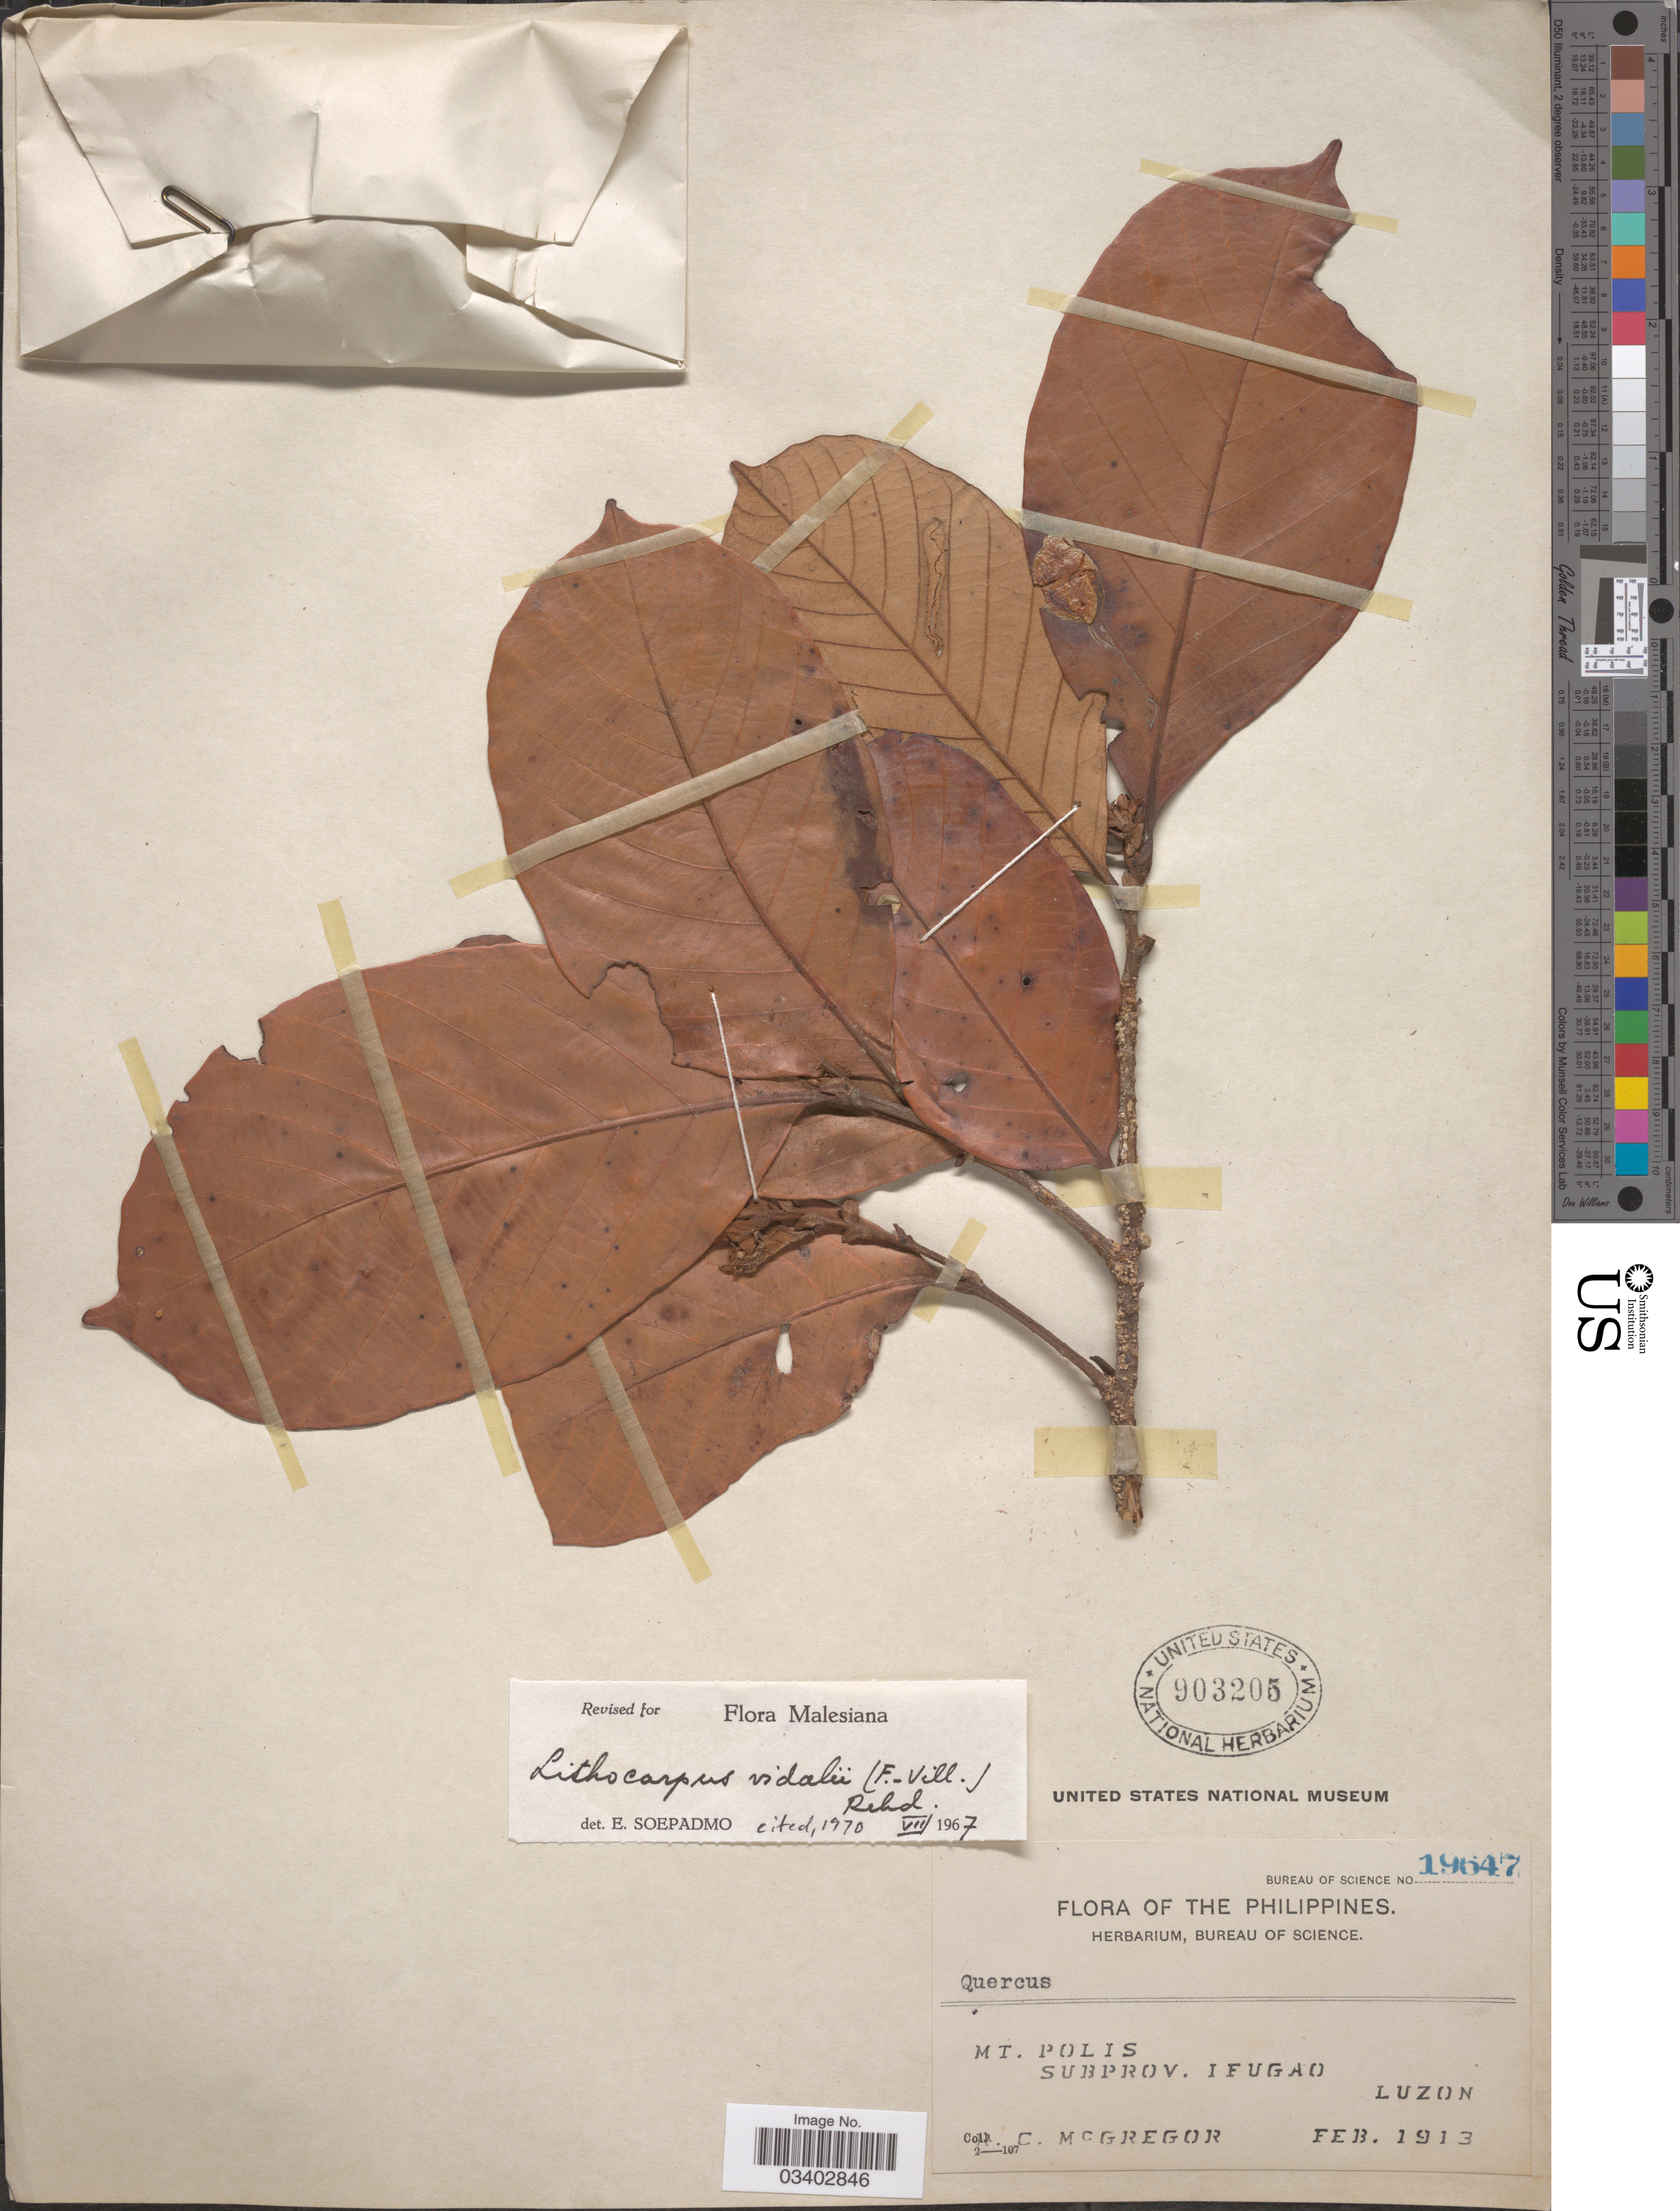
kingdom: Plantae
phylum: Tracheophyta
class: Magnoliopsida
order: Fagales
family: Fagaceae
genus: Lithocarpus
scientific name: Lithocarpus vidalii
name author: (Fern.-Vill.) Rehder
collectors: R. C. McGregor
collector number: Bureau of Science 19647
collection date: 1913-02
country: Philippines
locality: Mt. Polis. Subprov. Ifugao.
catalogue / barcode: US 903205